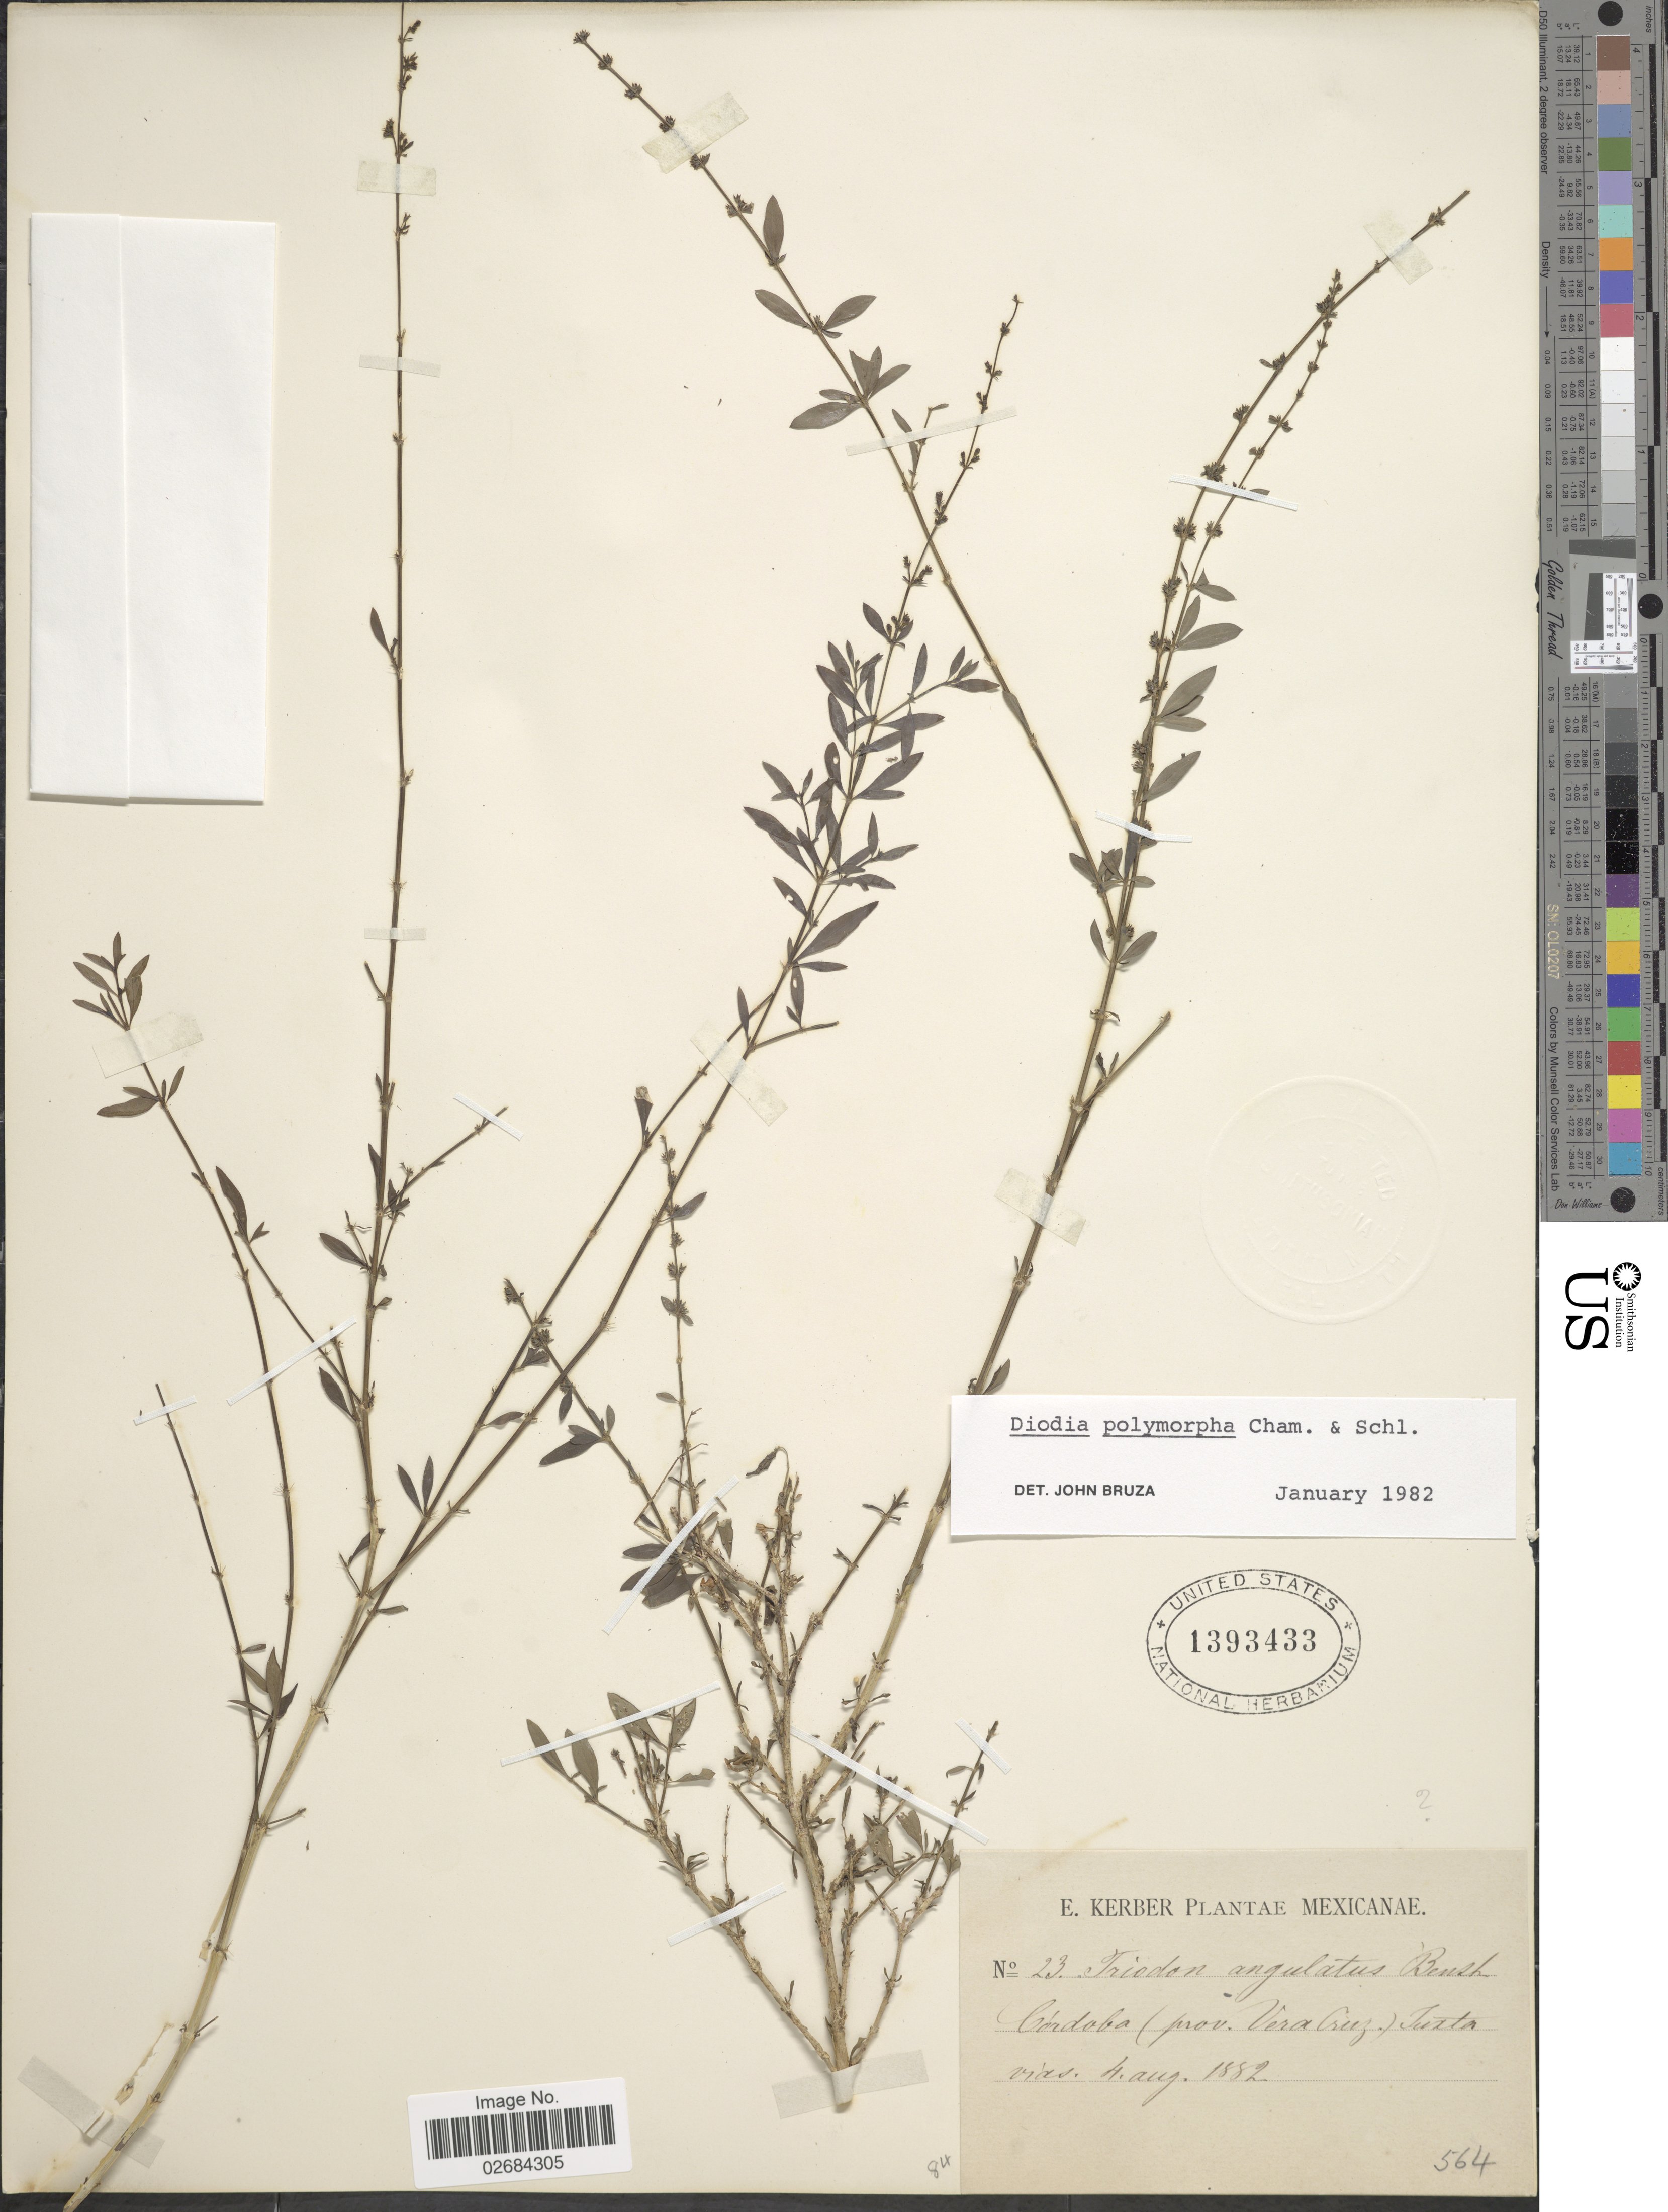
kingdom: Plantae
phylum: Tracheophyta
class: Magnoliopsida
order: Gentianales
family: Rubiaceae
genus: Diodia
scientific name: Diodia brasiliensis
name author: Spreng.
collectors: E. Kerber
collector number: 23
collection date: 1882-08-04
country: Mexico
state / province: Veracruz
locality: Córdoba (prov. Veracruz)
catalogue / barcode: US 1393433